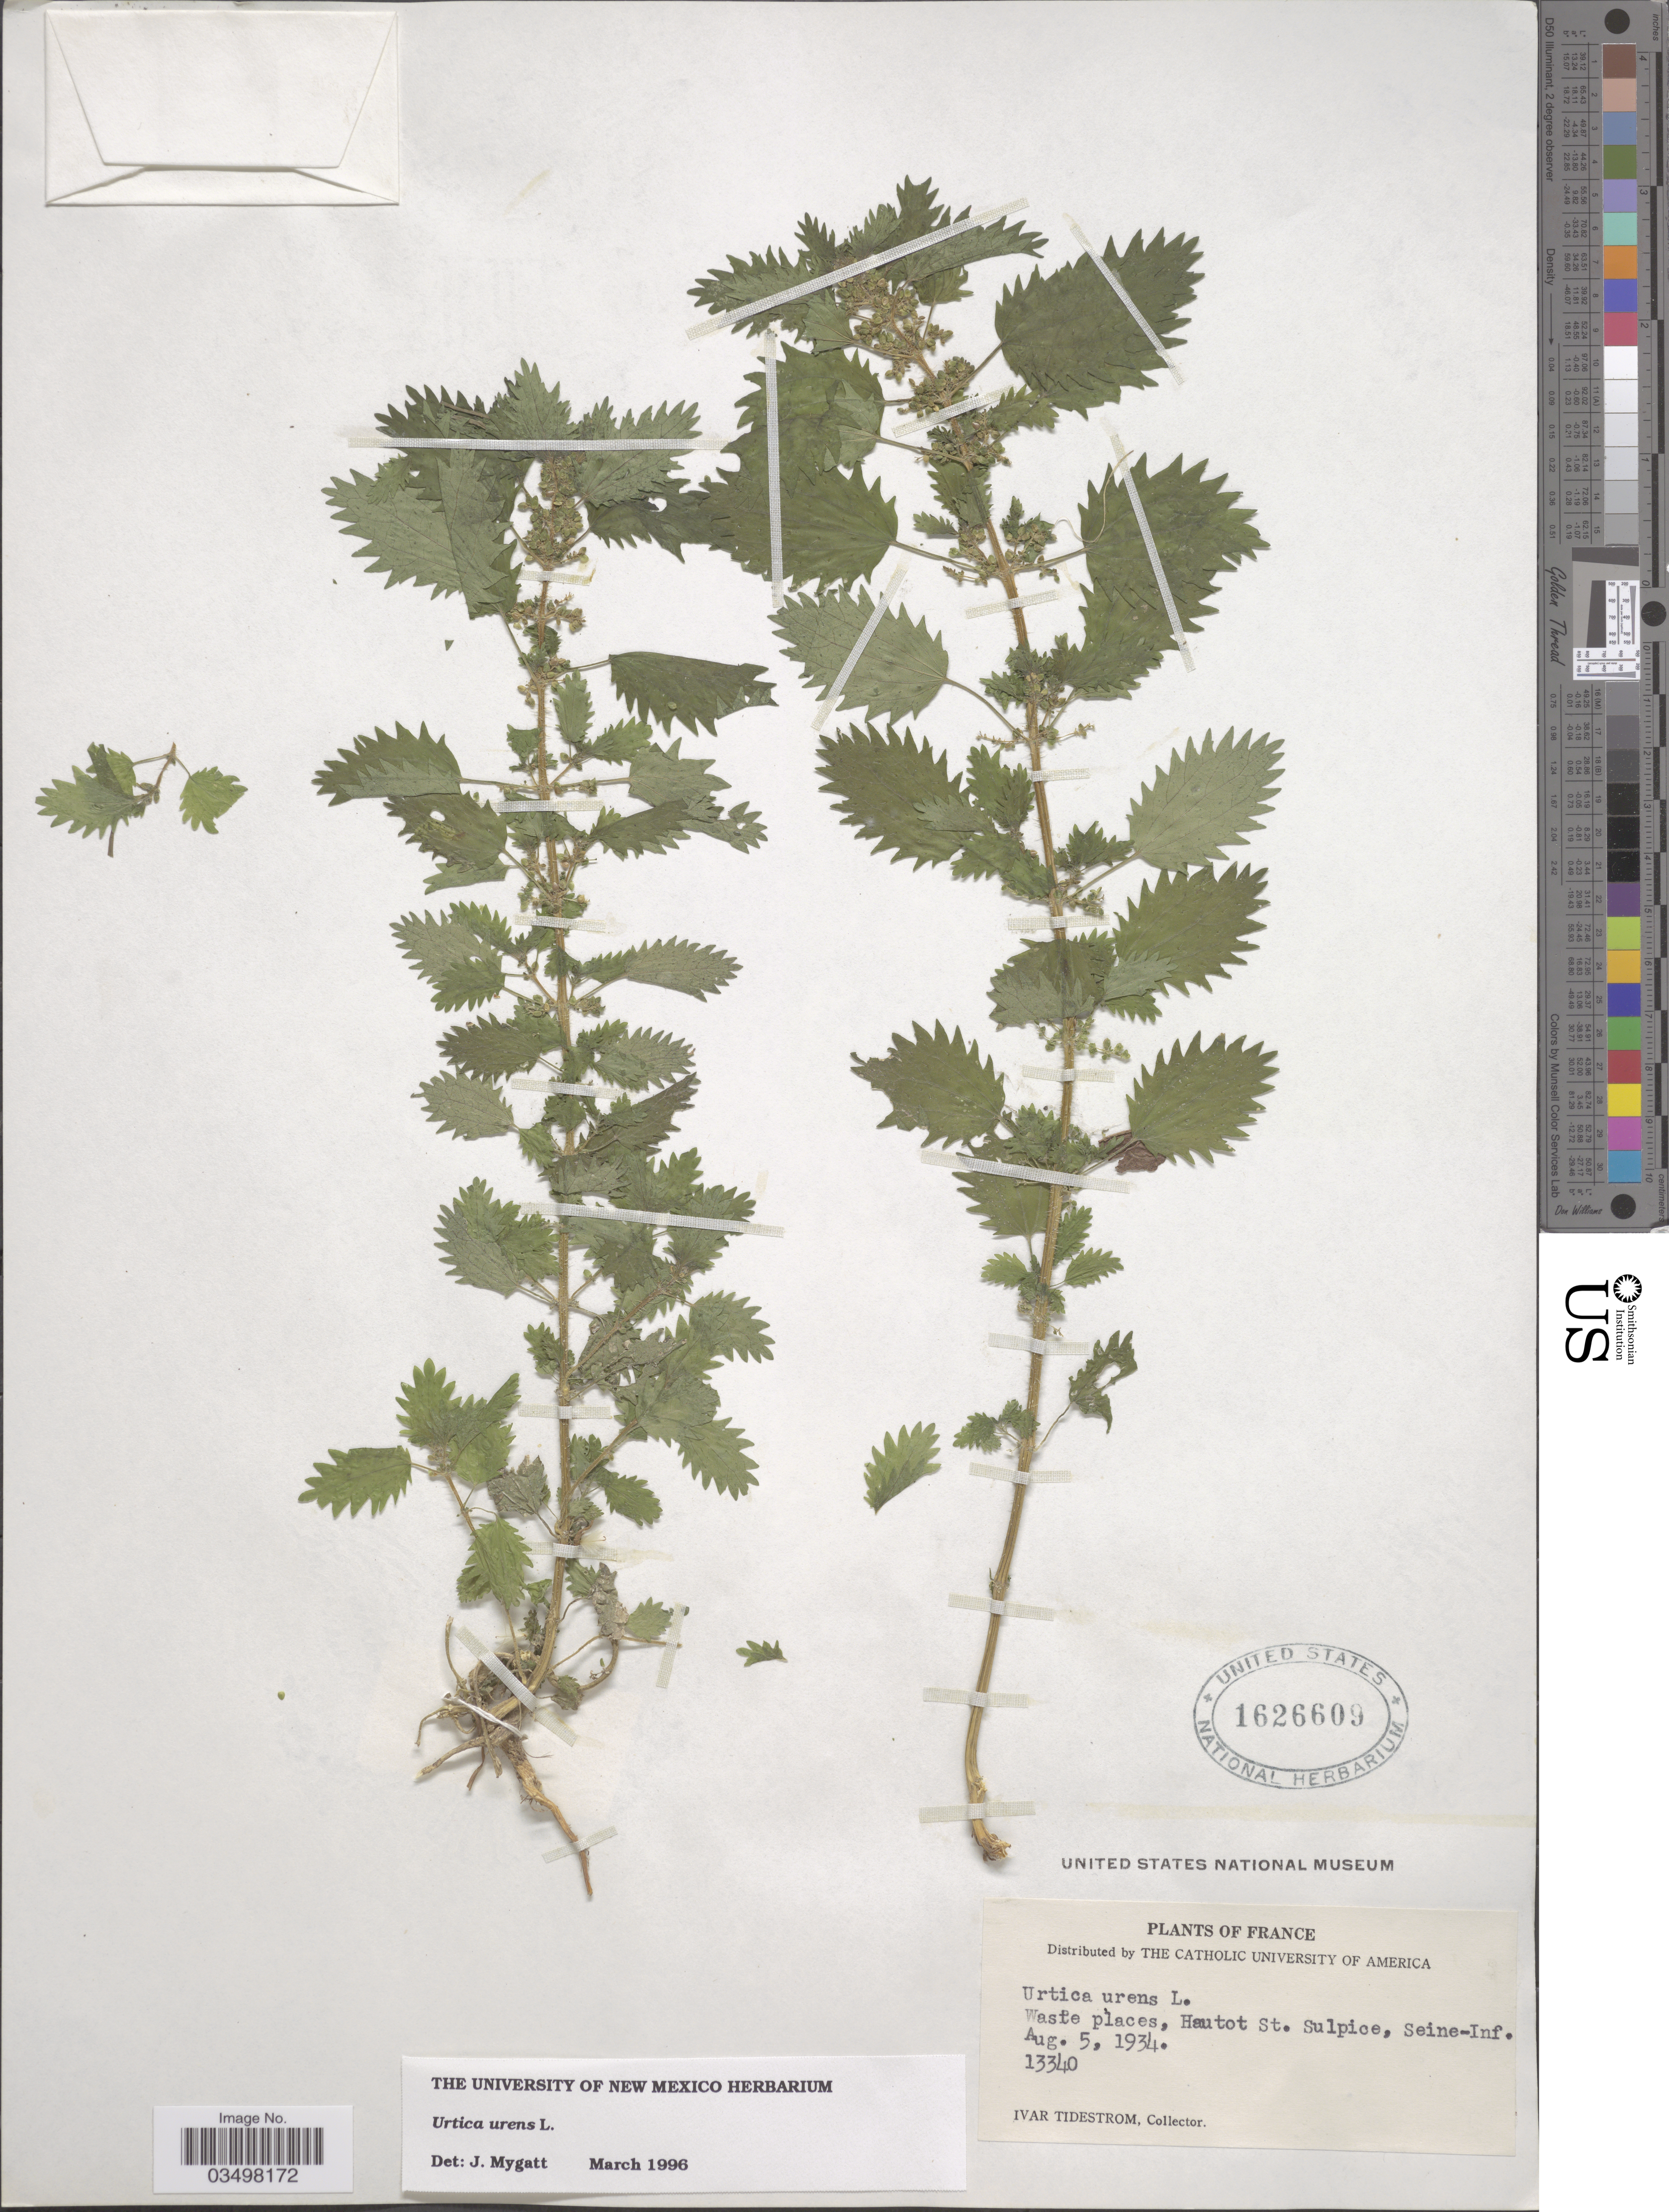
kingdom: Plantae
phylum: Tracheophyta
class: Magnoliopsida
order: Rosales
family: Urticaceae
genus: Urtica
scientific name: Urtica urens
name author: L.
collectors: I. F. Tidestrom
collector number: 13340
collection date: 1934-08-05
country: France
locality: Waste places, Hautot St. Sulpice, Seine-Inf.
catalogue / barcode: US 1626609